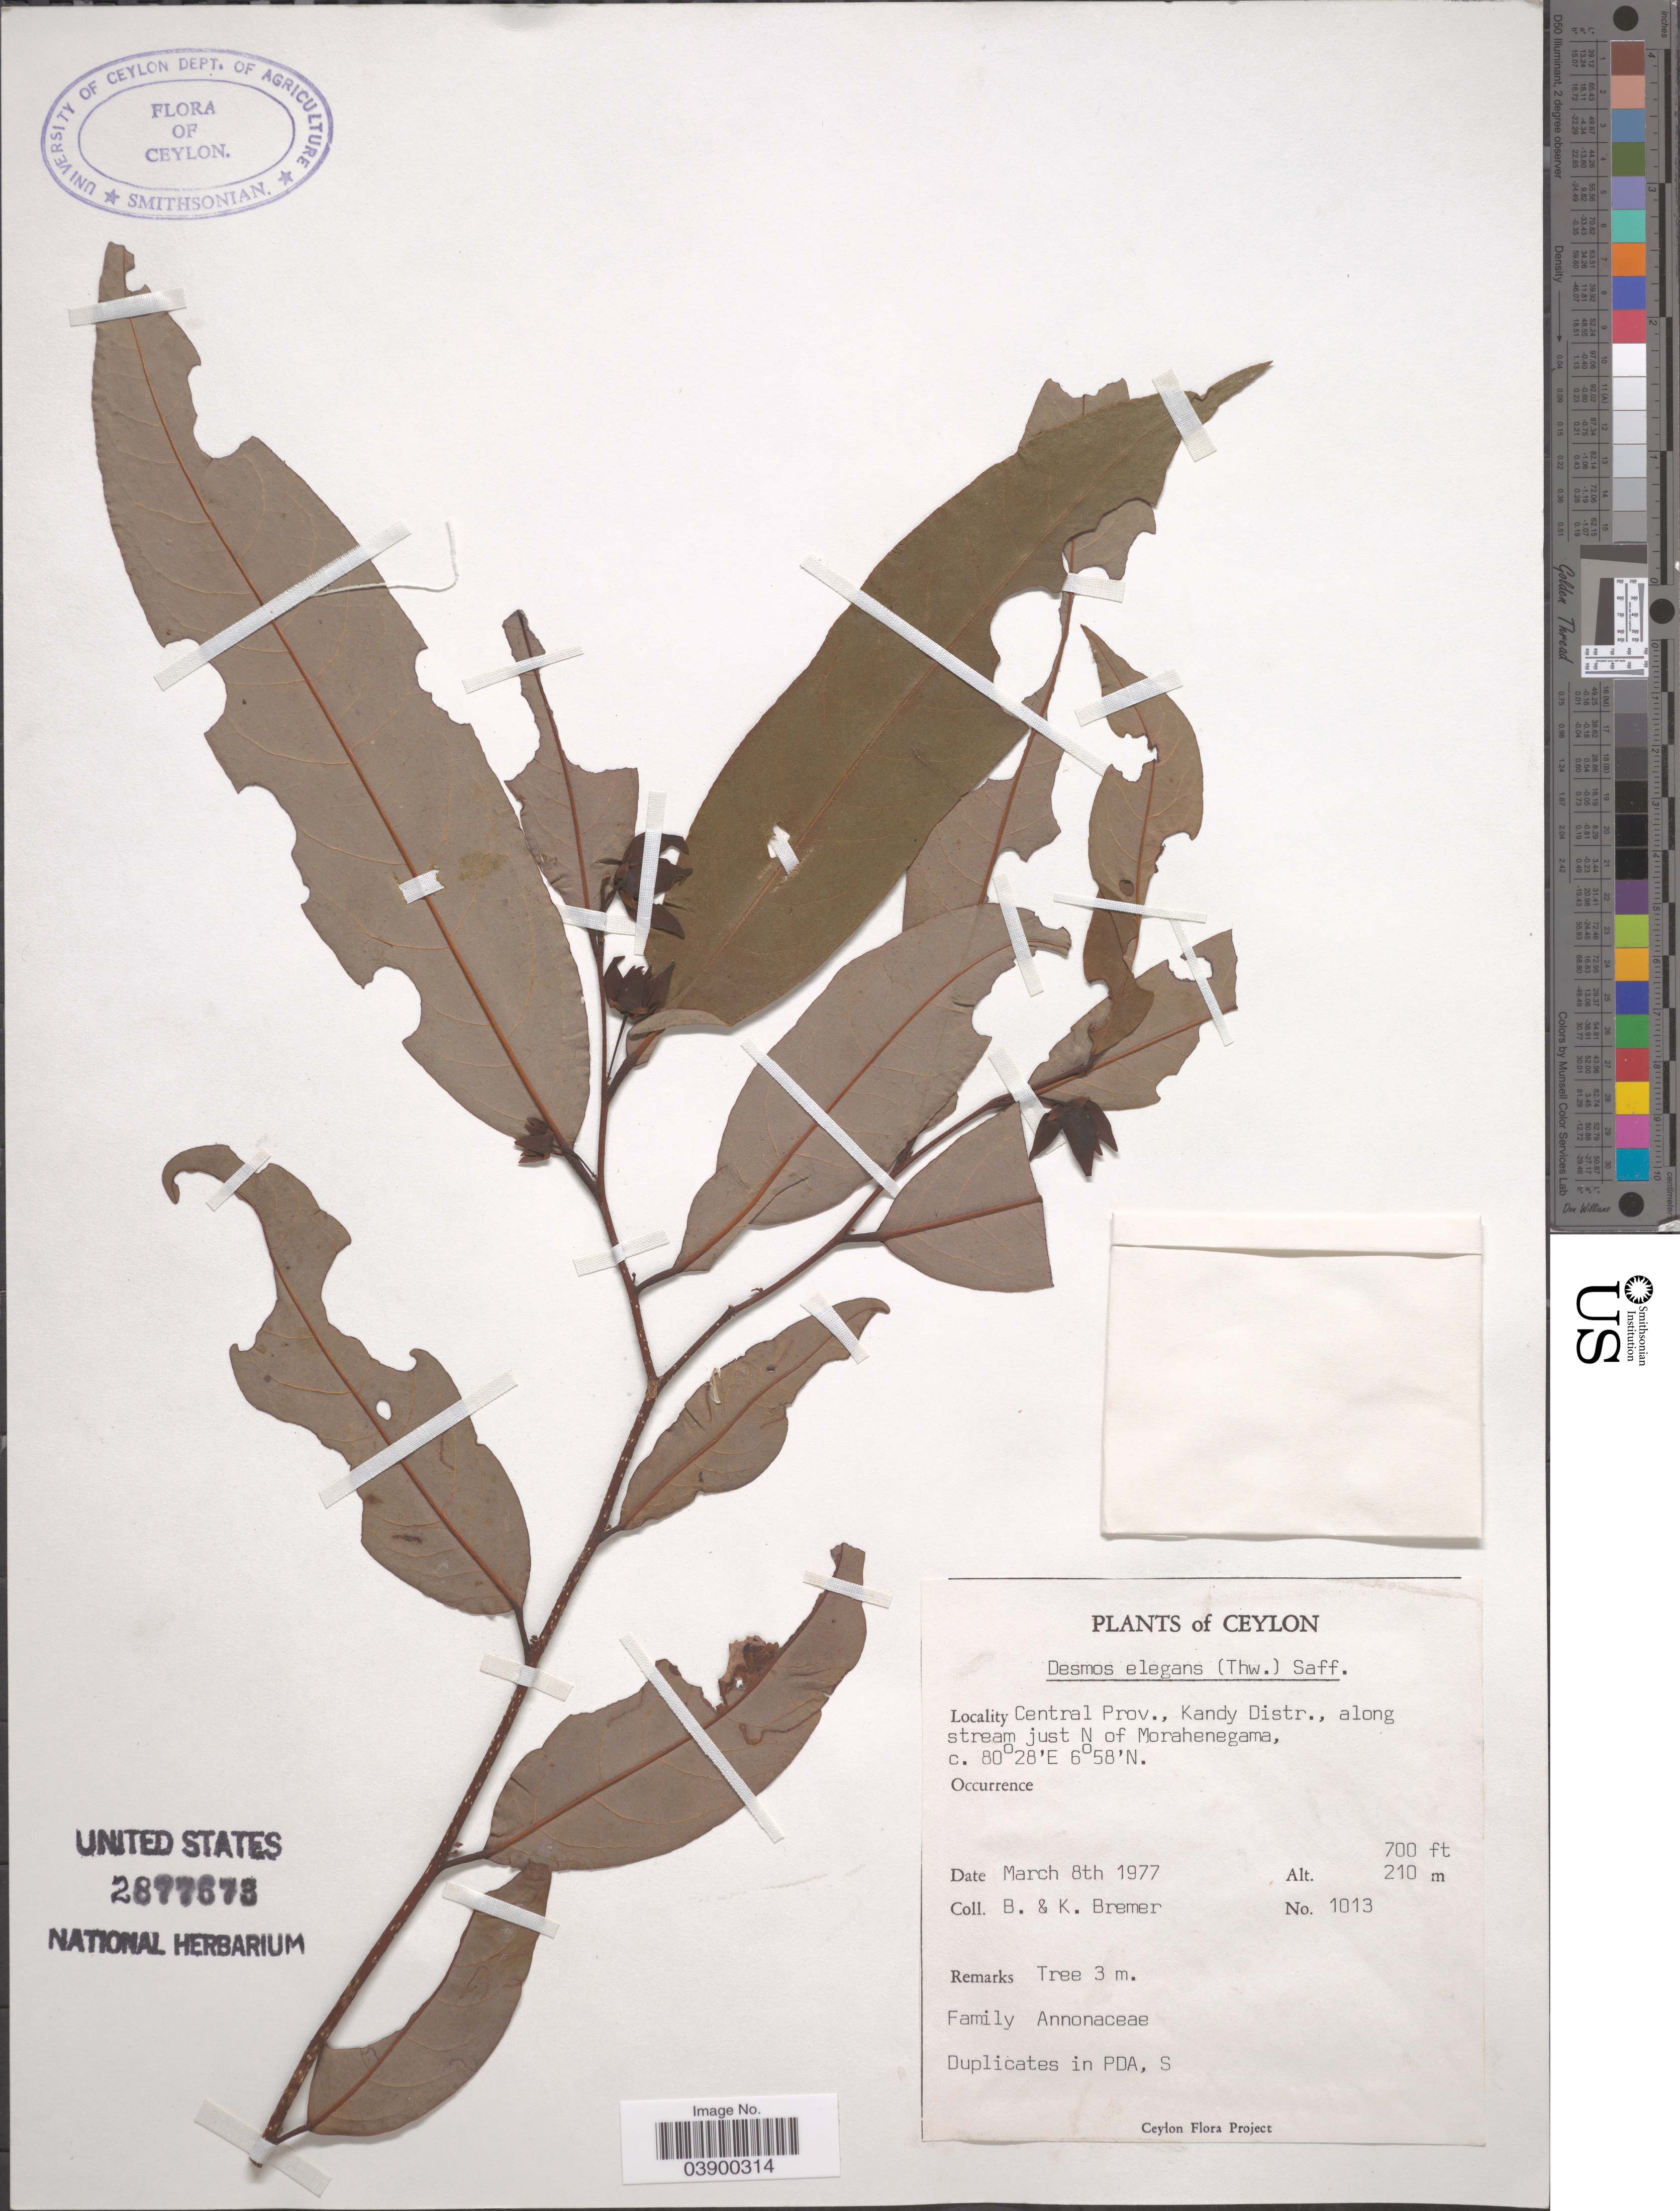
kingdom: Plantae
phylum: Tracheophyta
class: Magnoliopsida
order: Magnoliales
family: Annonaceae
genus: Desmos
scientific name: Desmos elegans Elmer, nom. illeg.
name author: Elmer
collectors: B. Bremer & K. Bremer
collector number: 1013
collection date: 1977-03-08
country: Sri Lanka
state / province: Central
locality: Ceylon. Kandy Distr., along stream just N of Morahenegama.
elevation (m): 213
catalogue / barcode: US 2877673